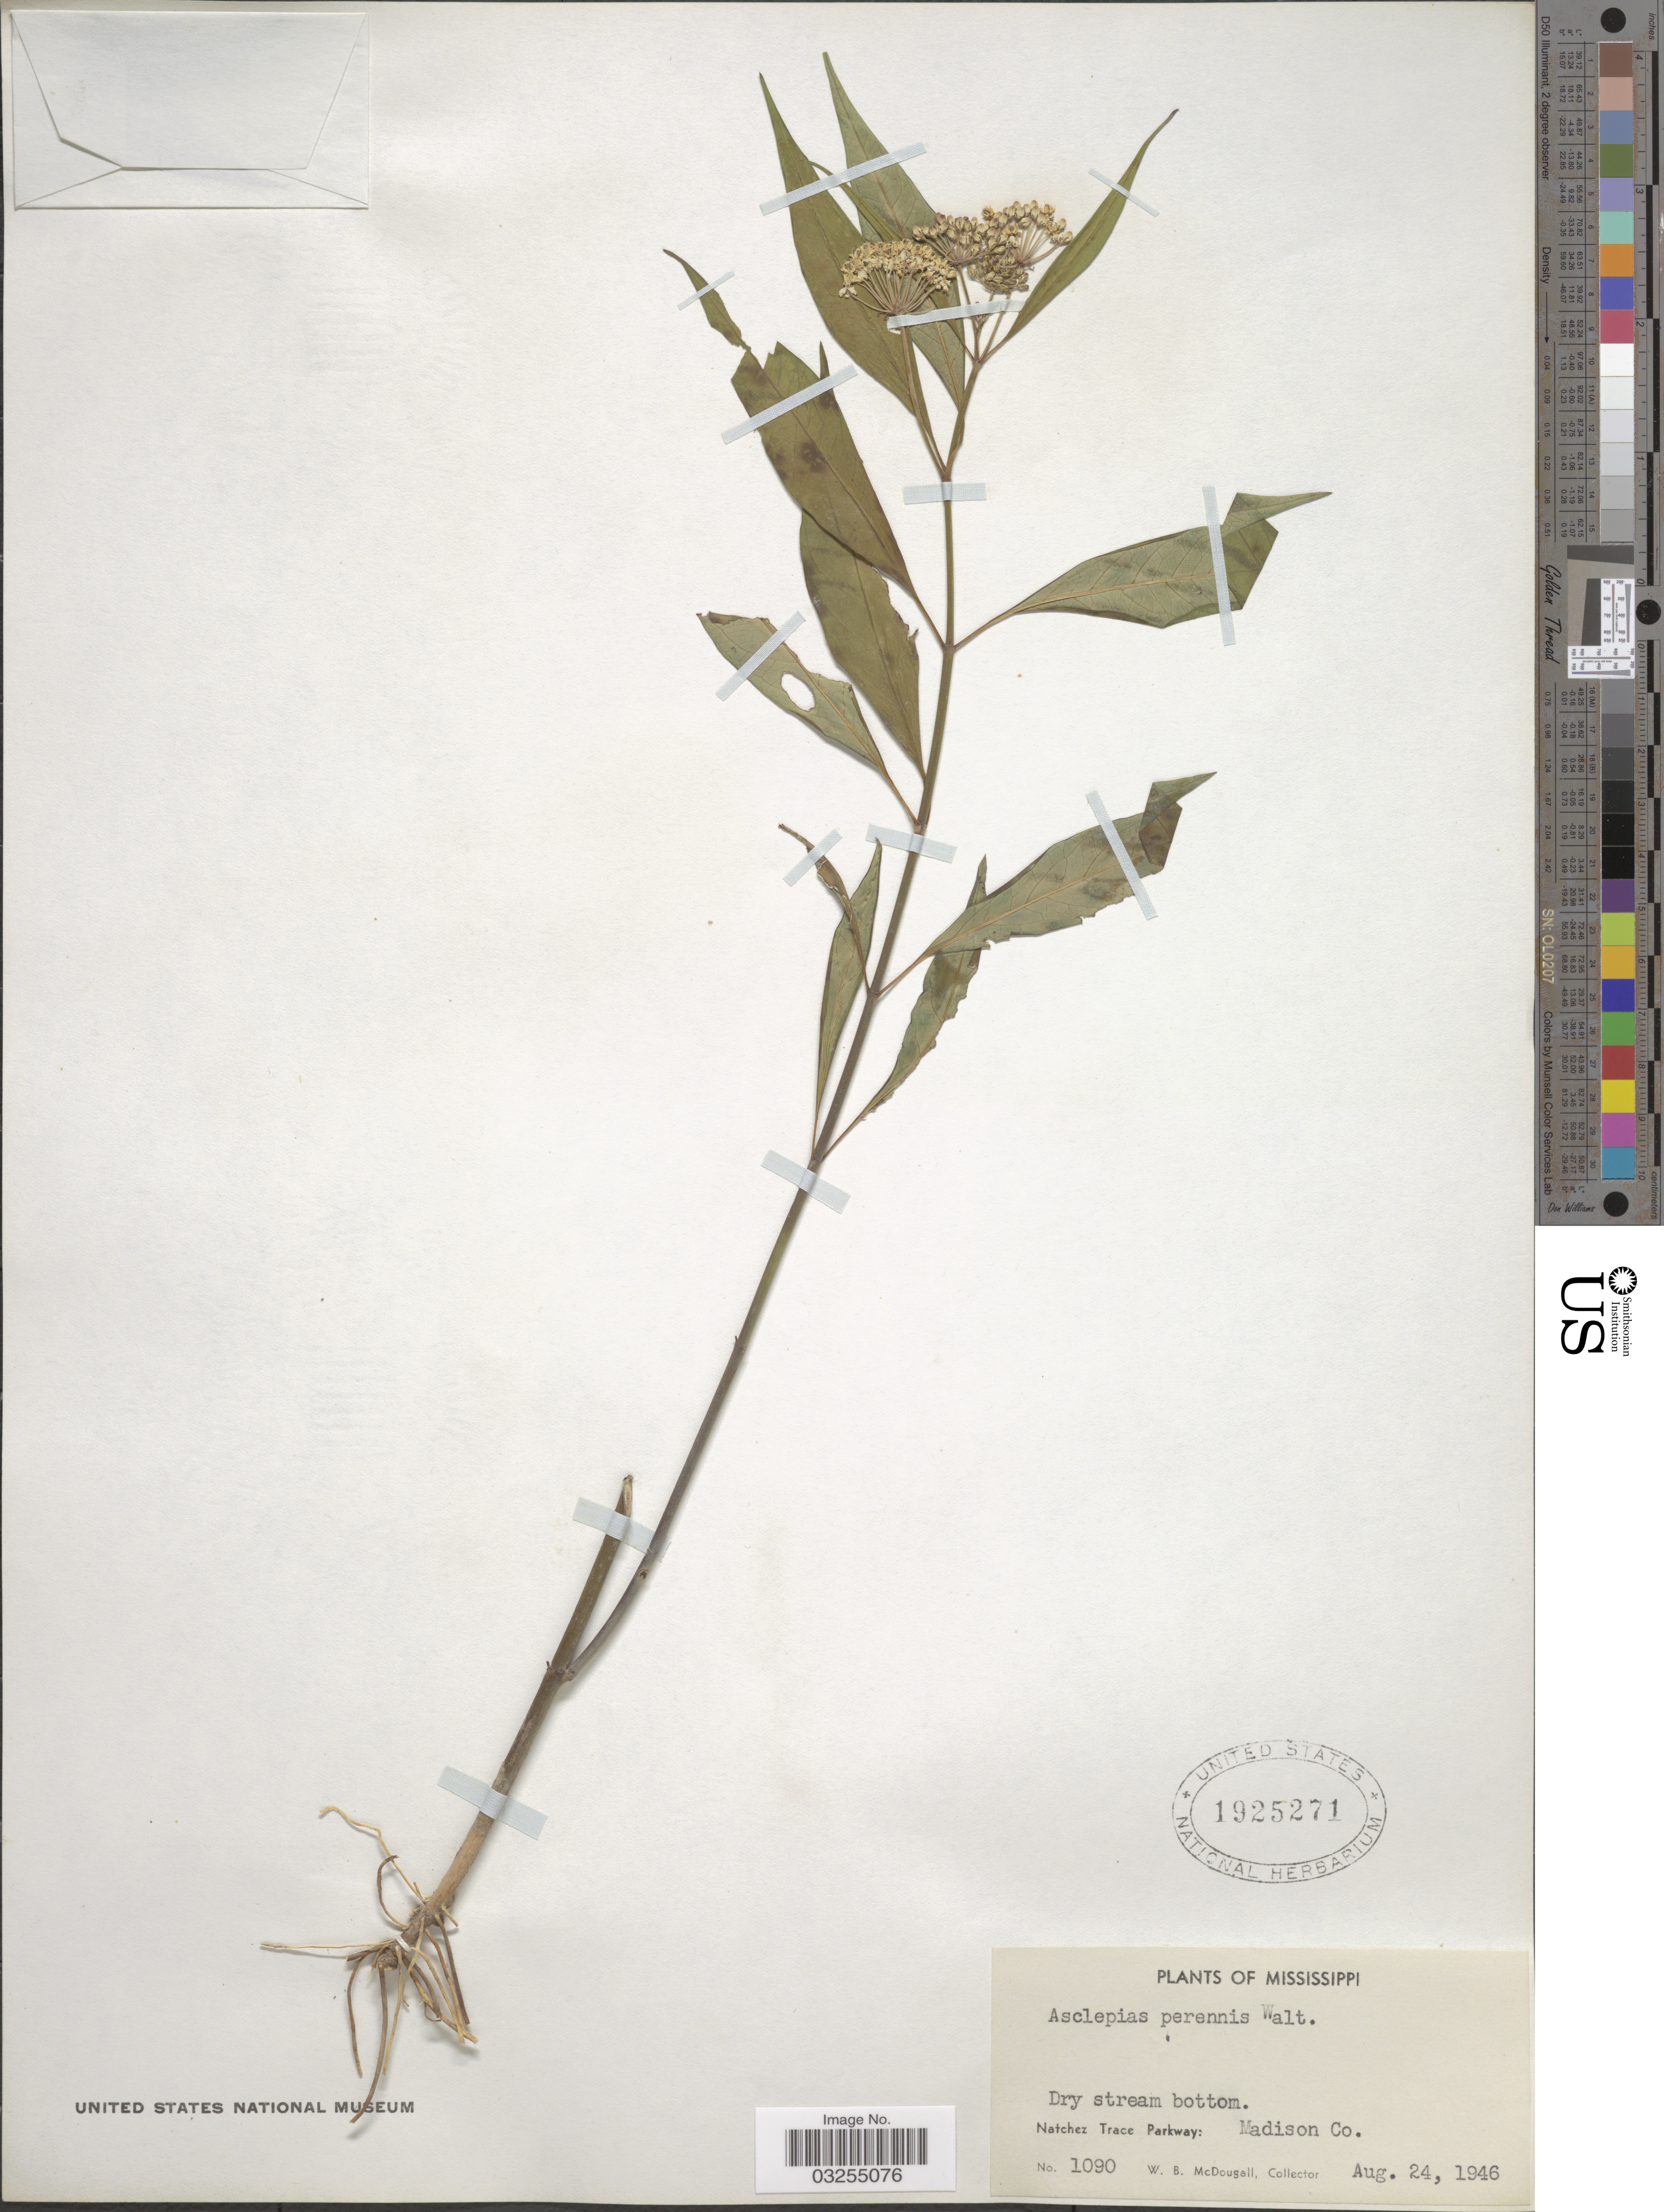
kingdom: Plantae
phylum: Tracheophyta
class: Magnoliopsida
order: Gentianales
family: Apocynaceae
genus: Asclepias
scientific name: Asclepias perennis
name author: Walter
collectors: W. B. McDougall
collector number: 1090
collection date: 1946-08-24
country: United States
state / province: Mississippi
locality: Natchez Trace Parkway: Madison Co.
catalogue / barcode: US 1925271